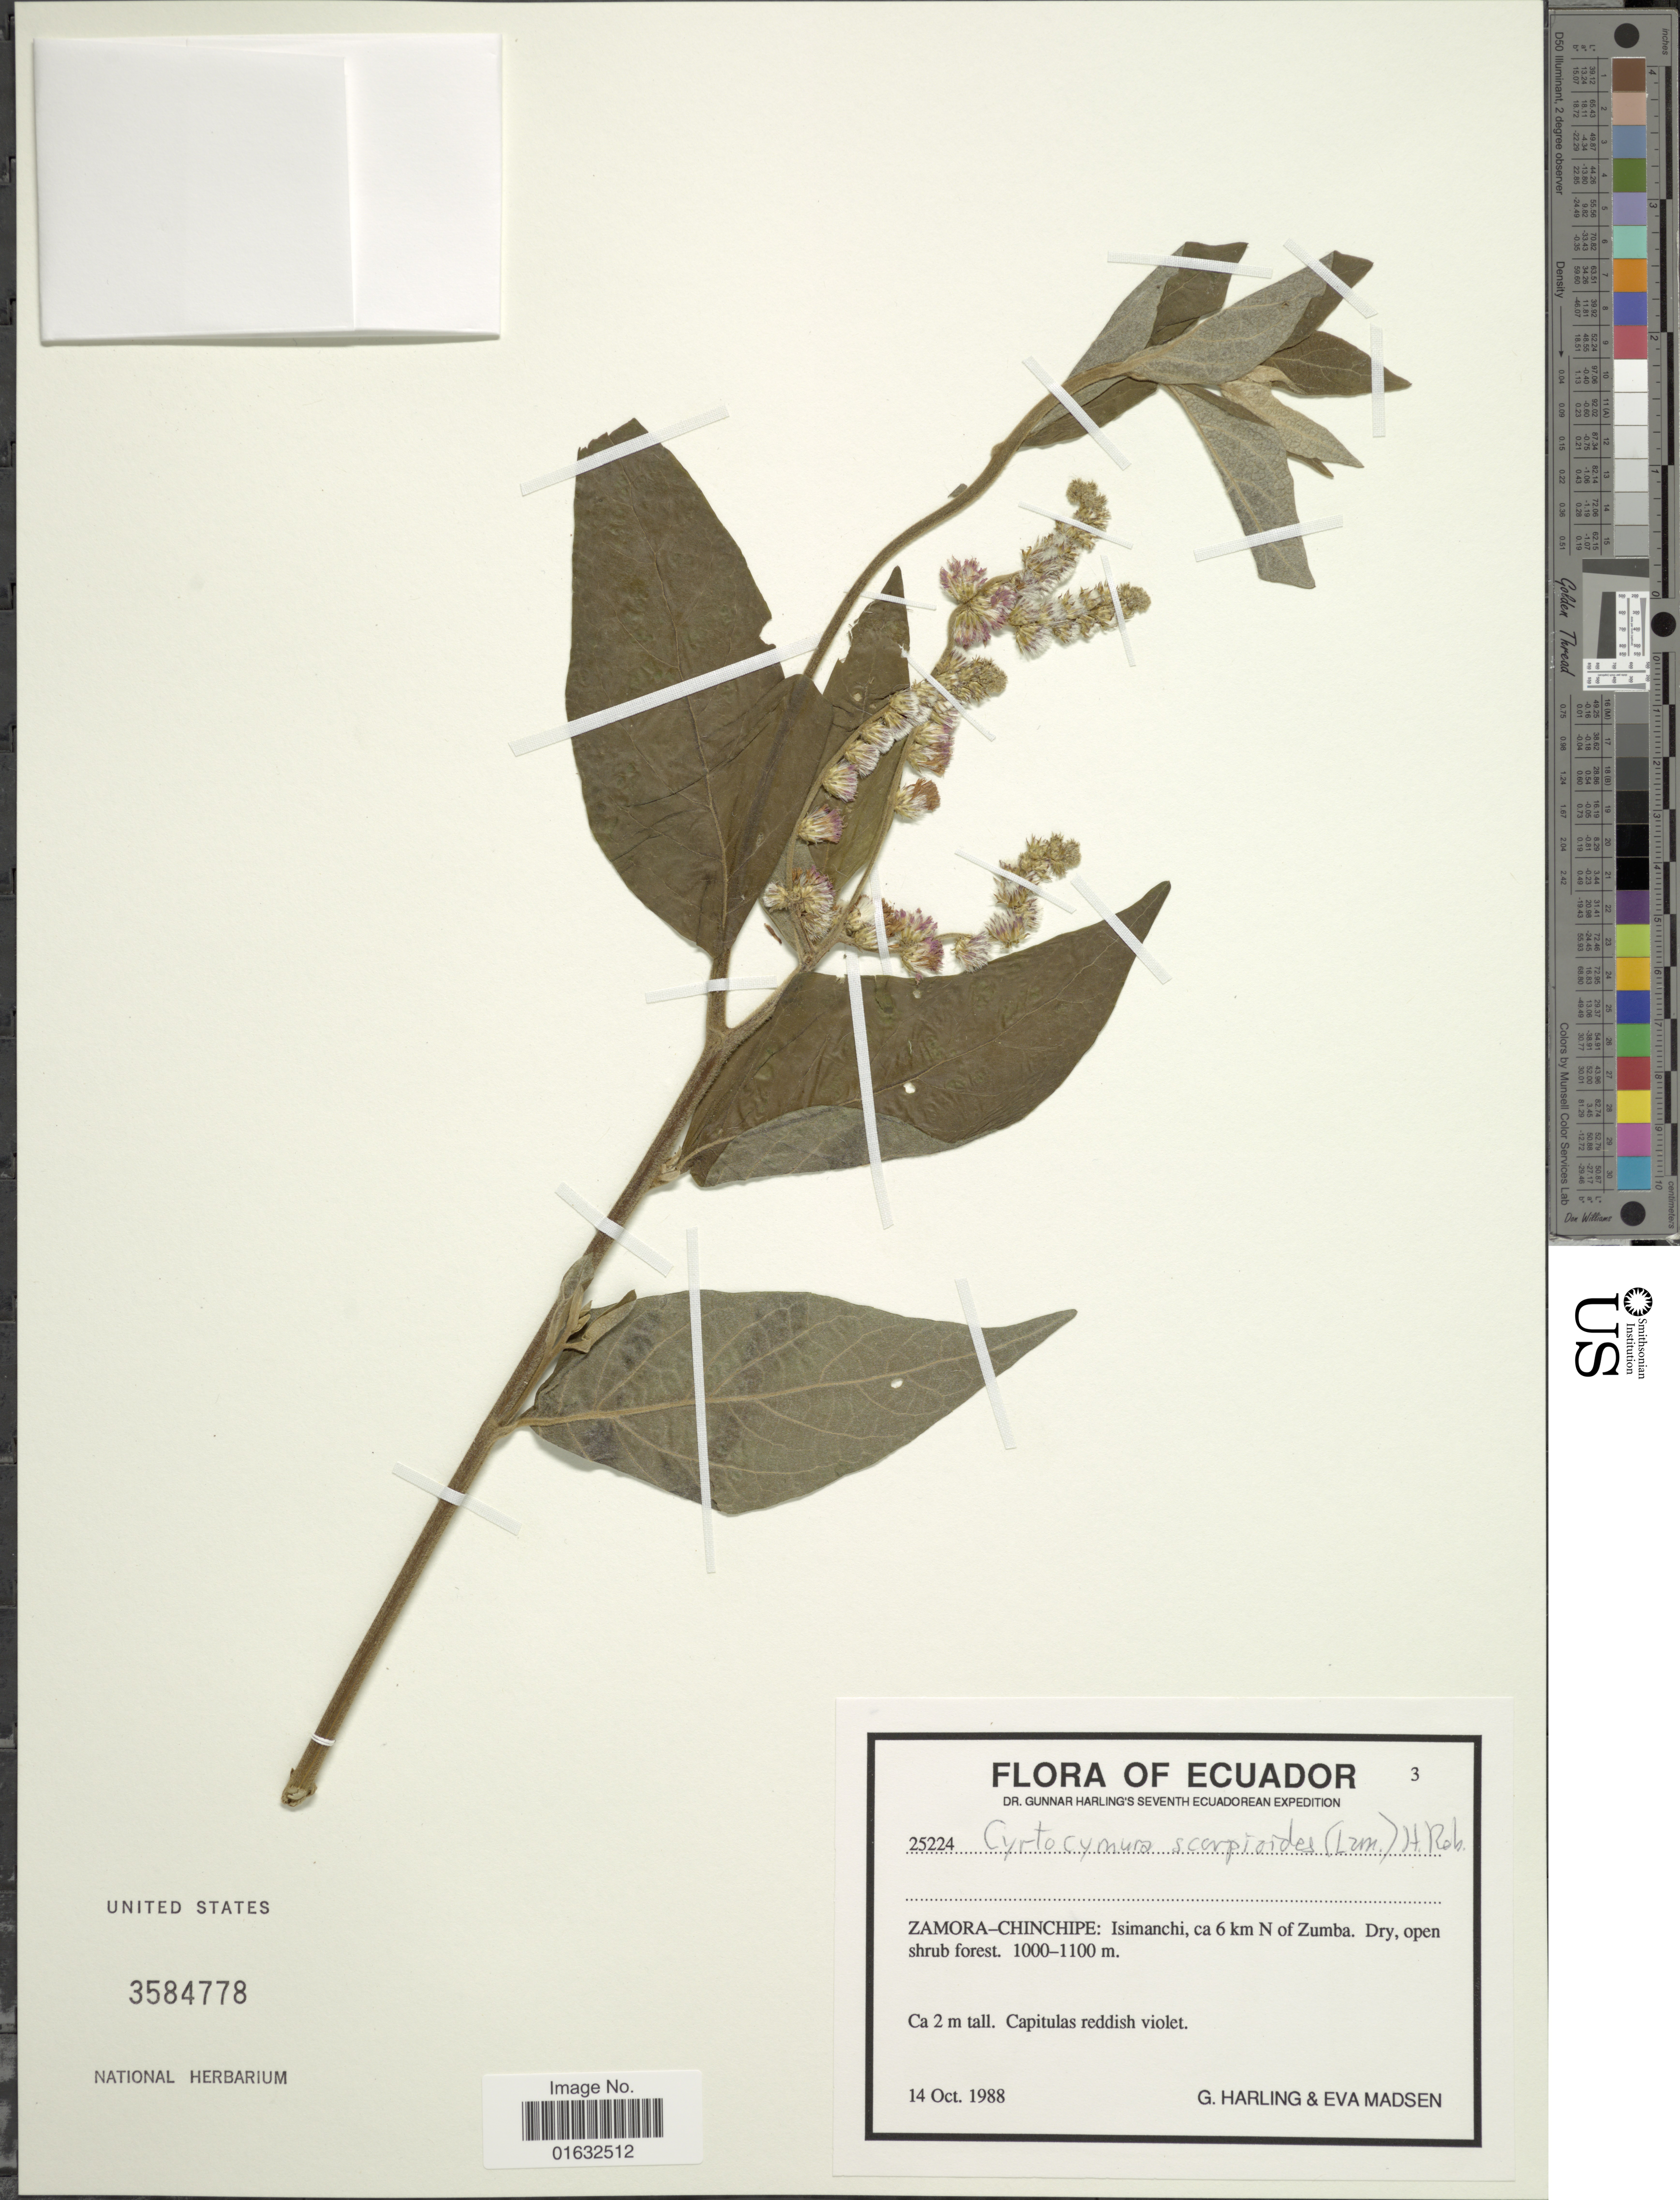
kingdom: Plantae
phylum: Tracheophyta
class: Magnoliopsida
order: Asterales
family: Asteraceae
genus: Cyrtocymura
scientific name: Cyrtocymura scorpioides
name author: (Lam.) H. Rob.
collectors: G. Harling & E. Madsen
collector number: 25224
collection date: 1988-10-14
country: Ecuador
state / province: Zamora-Chinchipe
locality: Isimanchi ca 6 km N of Zumba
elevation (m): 1000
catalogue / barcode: US 3584778